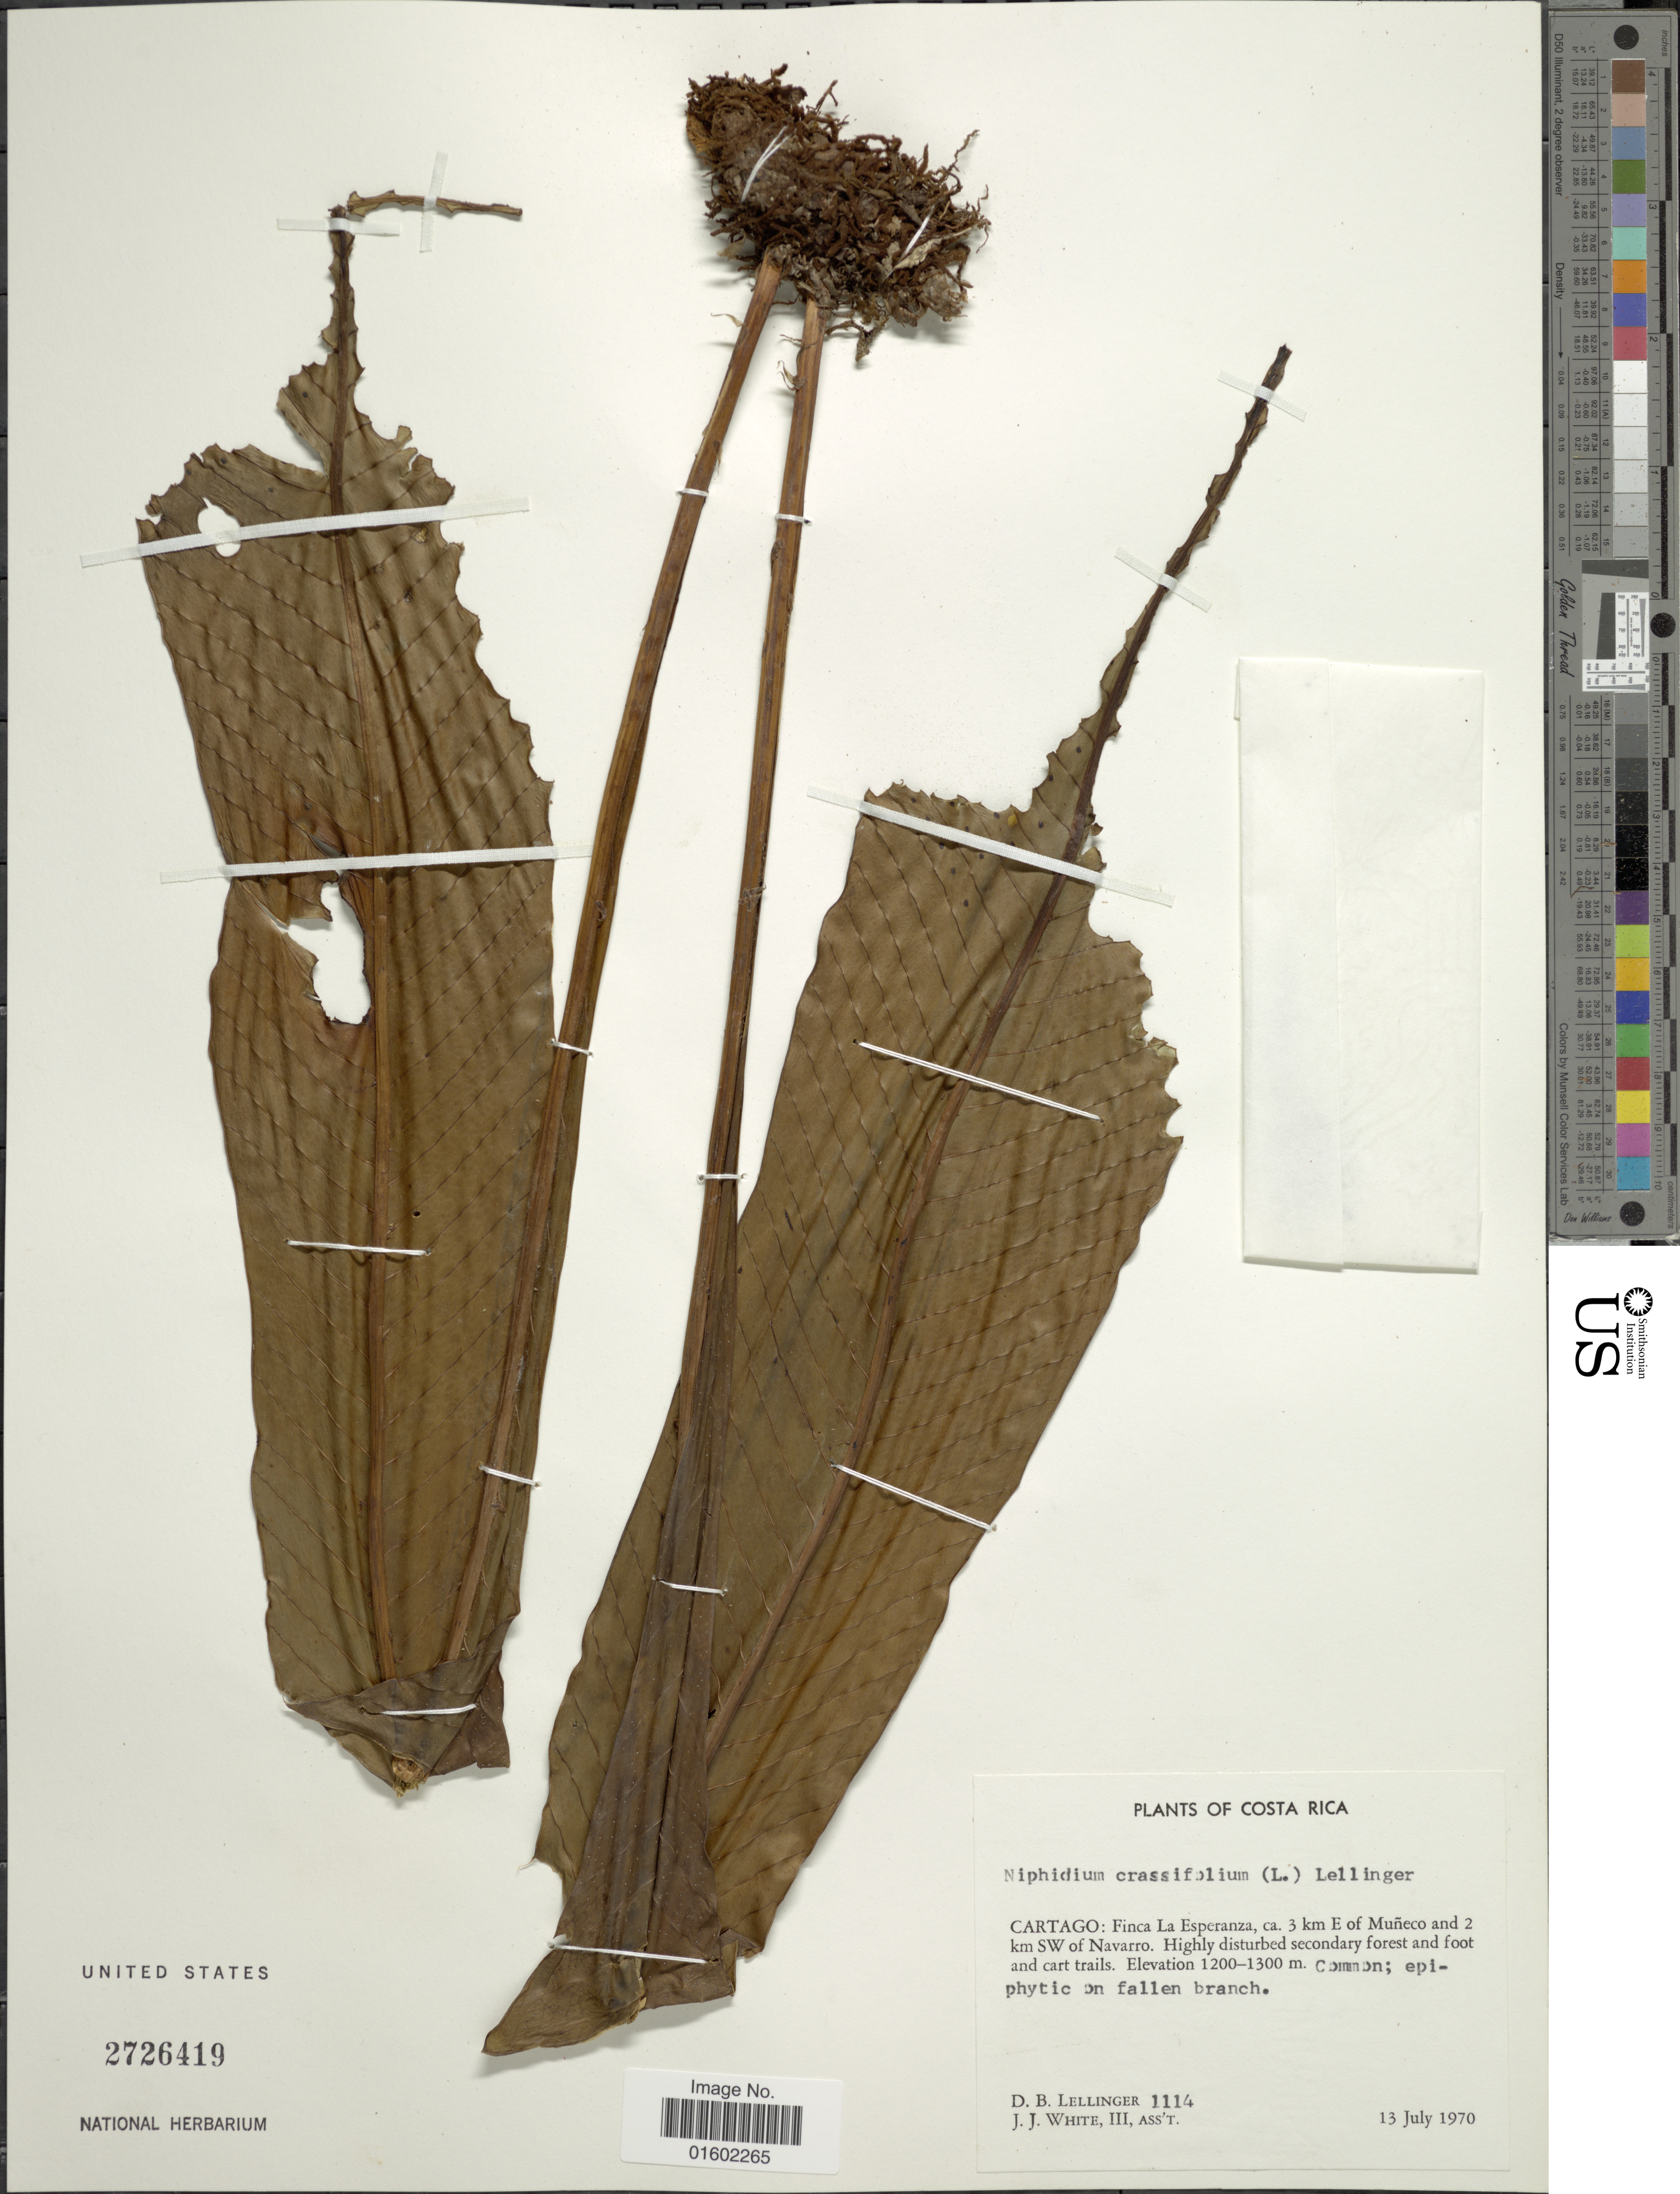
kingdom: Plantae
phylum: Tracheophyta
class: Polypodiopsida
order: Polypodiales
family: Polypodiaceae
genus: Niphidium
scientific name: Niphidium crassifolium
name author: (L.) Lellinger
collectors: D. B. Lellinger & J. J. White III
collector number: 1114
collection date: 1970-07-13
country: Costa Rica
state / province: Cartago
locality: Finca La Esperanza, ca. 3 km E of Muñeco and 2 km SW of Navarro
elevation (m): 1200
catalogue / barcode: US 2726419